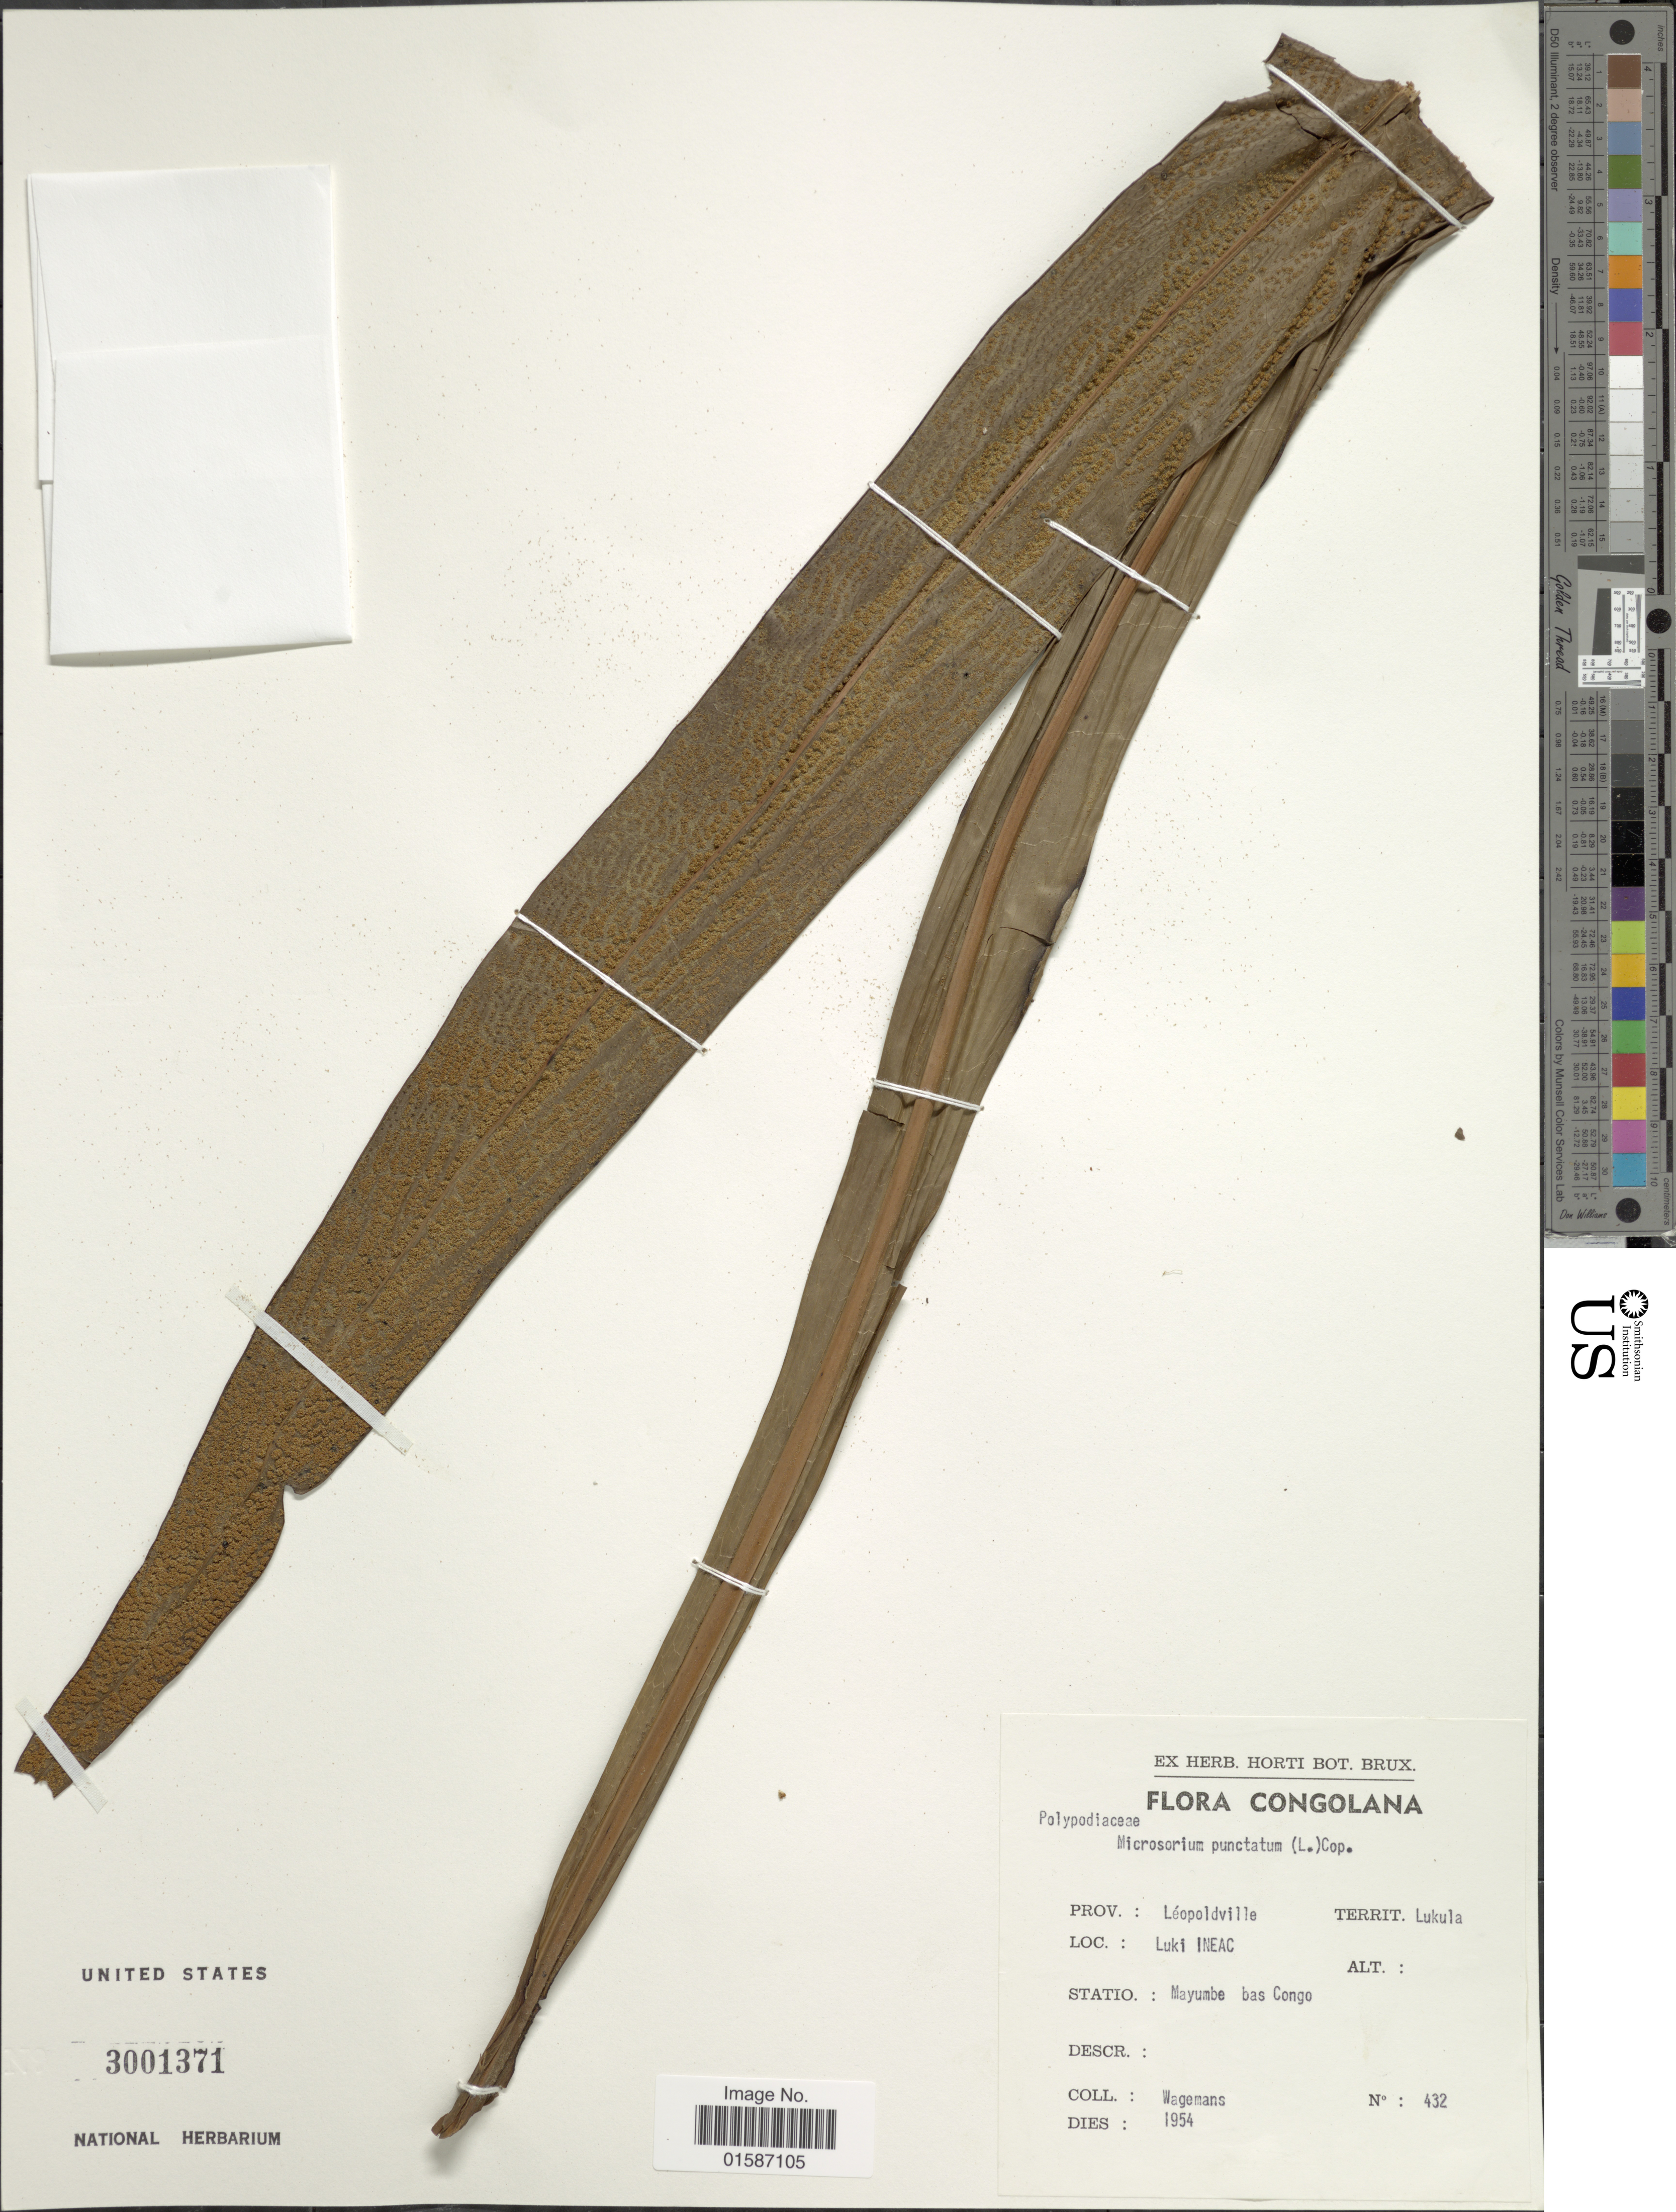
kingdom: Plantae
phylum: Tracheophyta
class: Polypodiopsida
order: Polypodiales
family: Polypodiaceae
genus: Microsorum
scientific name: Microsorum punctatum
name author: (L.) Copel.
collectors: -. Wagemans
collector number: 432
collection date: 1954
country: Congo, Democratic Republic of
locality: Congolana, Prov: Léopoldville, Territ Lukula, Luki-INEAC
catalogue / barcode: US 3001371